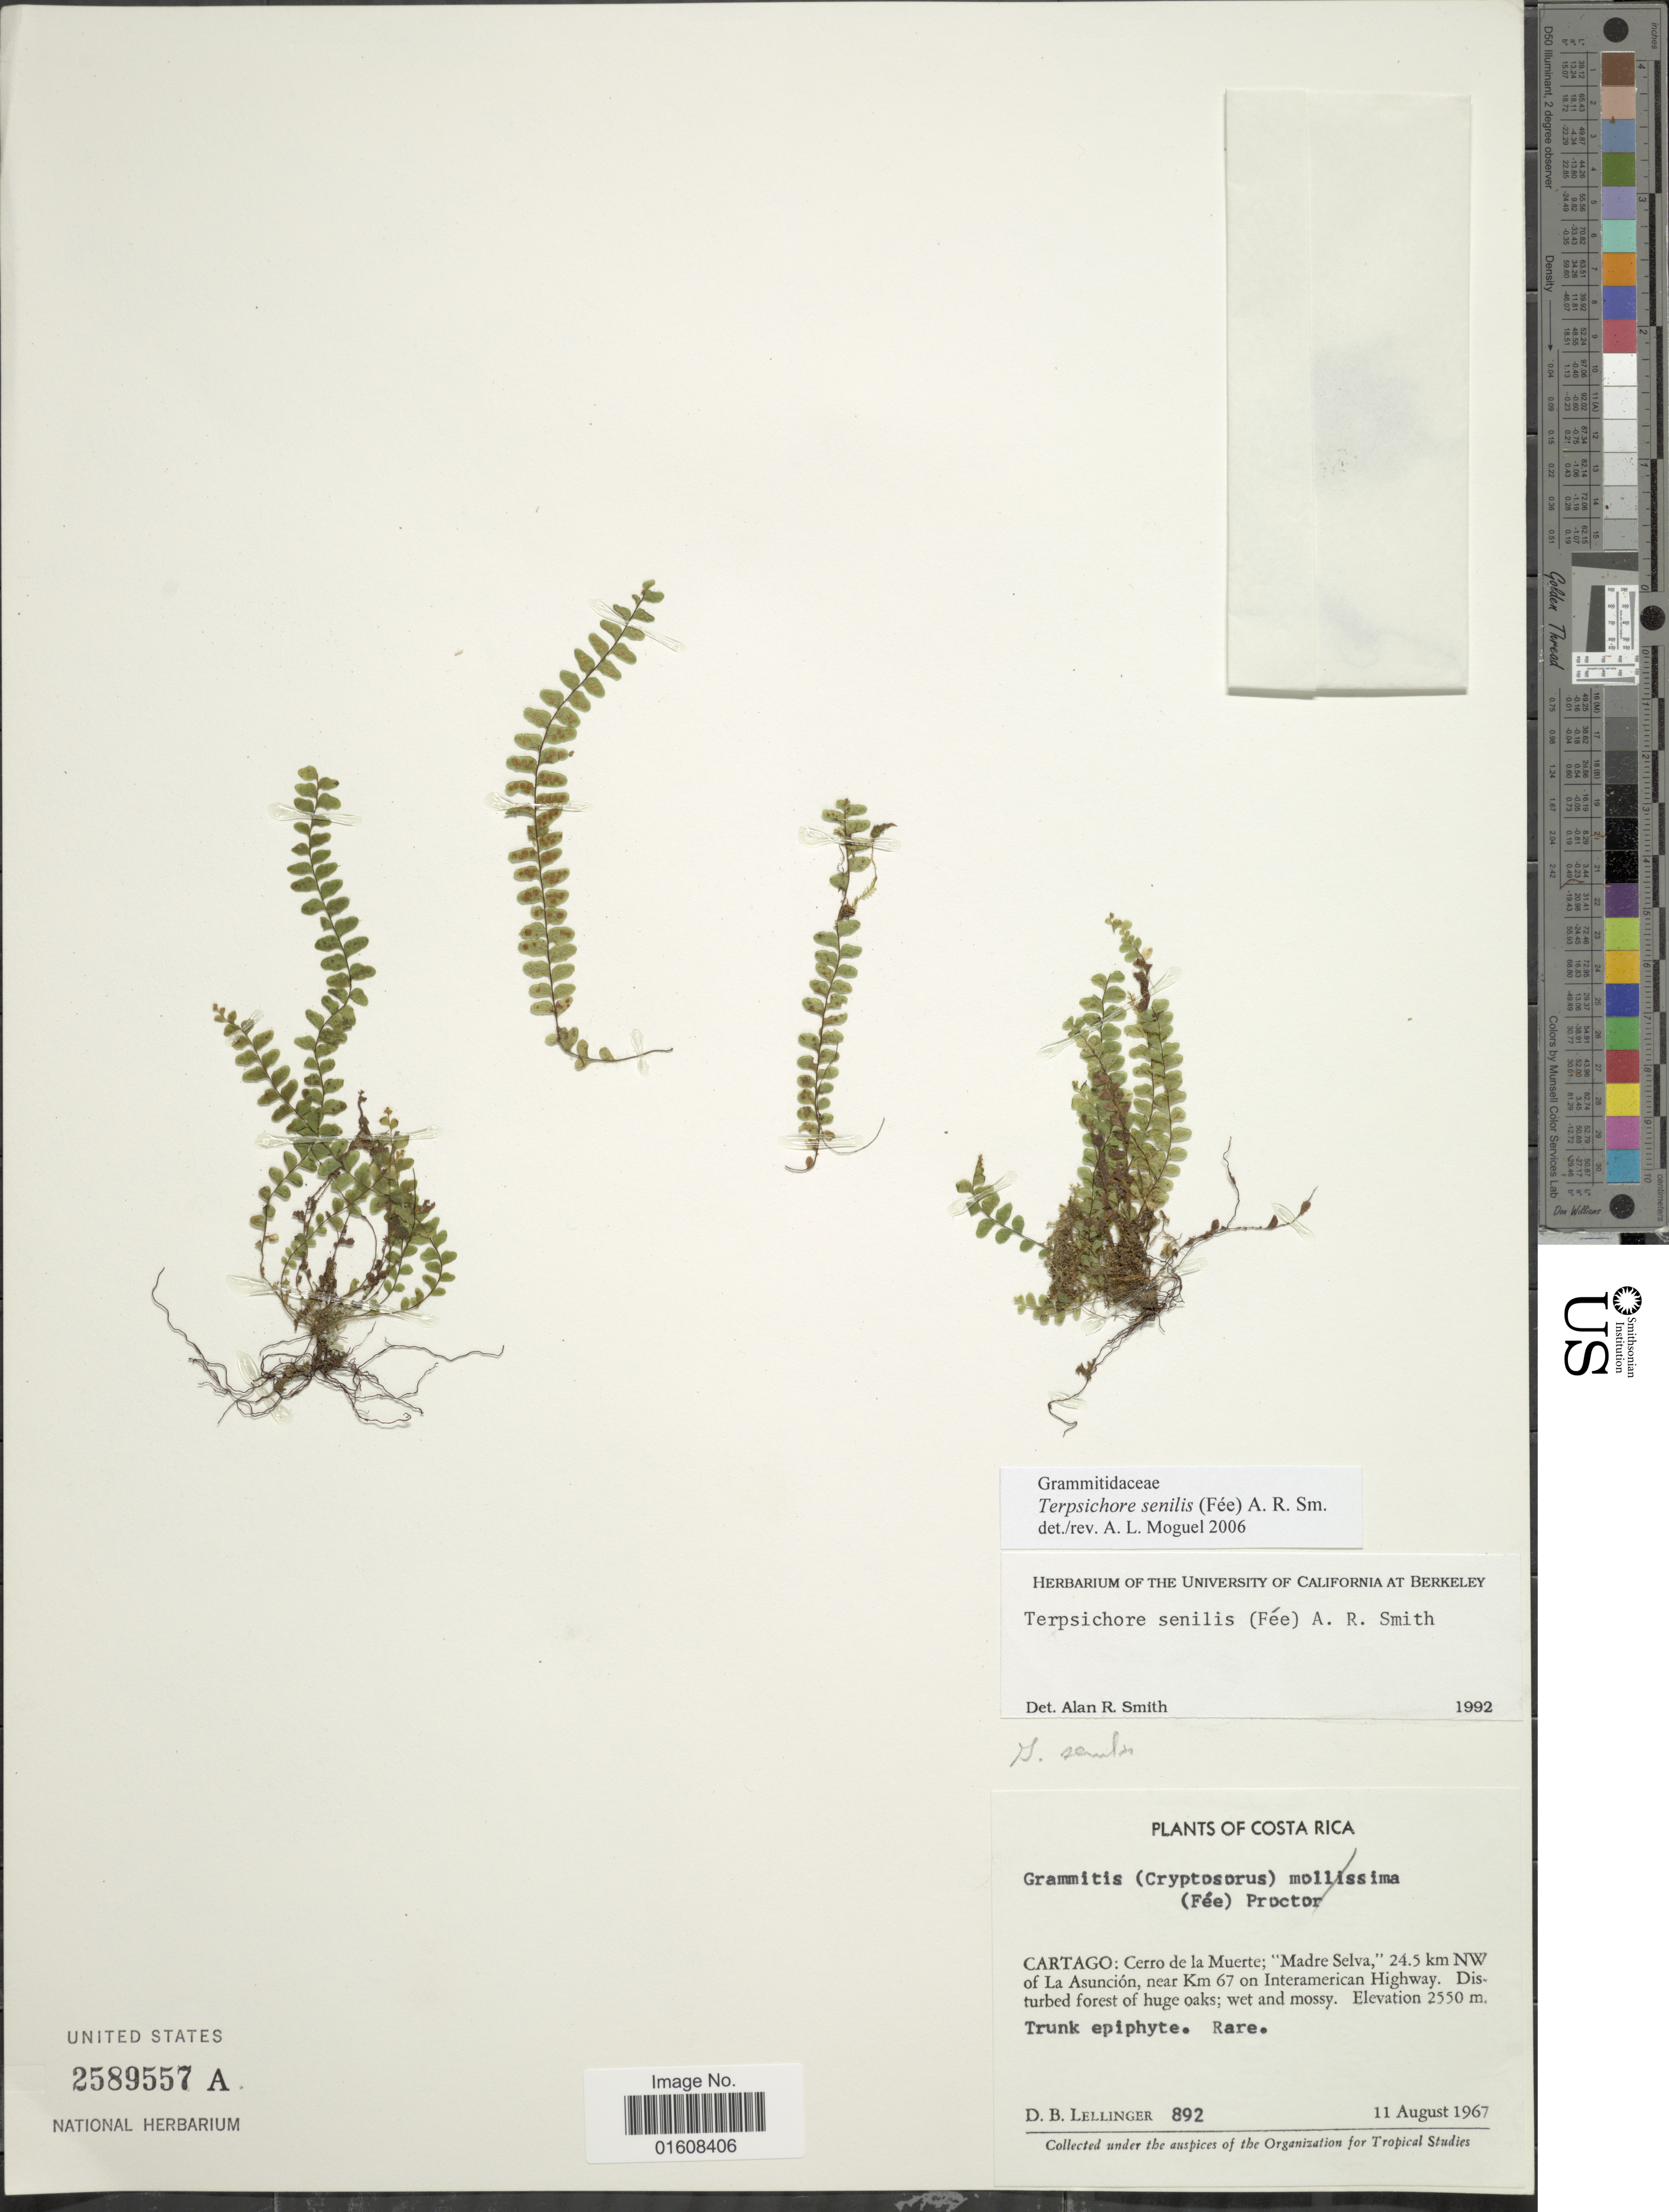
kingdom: Plantae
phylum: Tracheophyta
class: Polypodiopsida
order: Polypodiales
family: Polypodiaceae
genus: Alansmia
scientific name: Alansmia senilis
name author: (Fée) Moguel & M. Kessler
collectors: D. B. Lellinger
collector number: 892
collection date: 1967-08-11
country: Costa Rica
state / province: Cartago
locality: Cerro de la Muerte; "Madre Selva," 24.5 km NW of La Asunción, near Km 67 on Interamerican Highway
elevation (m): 2550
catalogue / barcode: US 2589557A